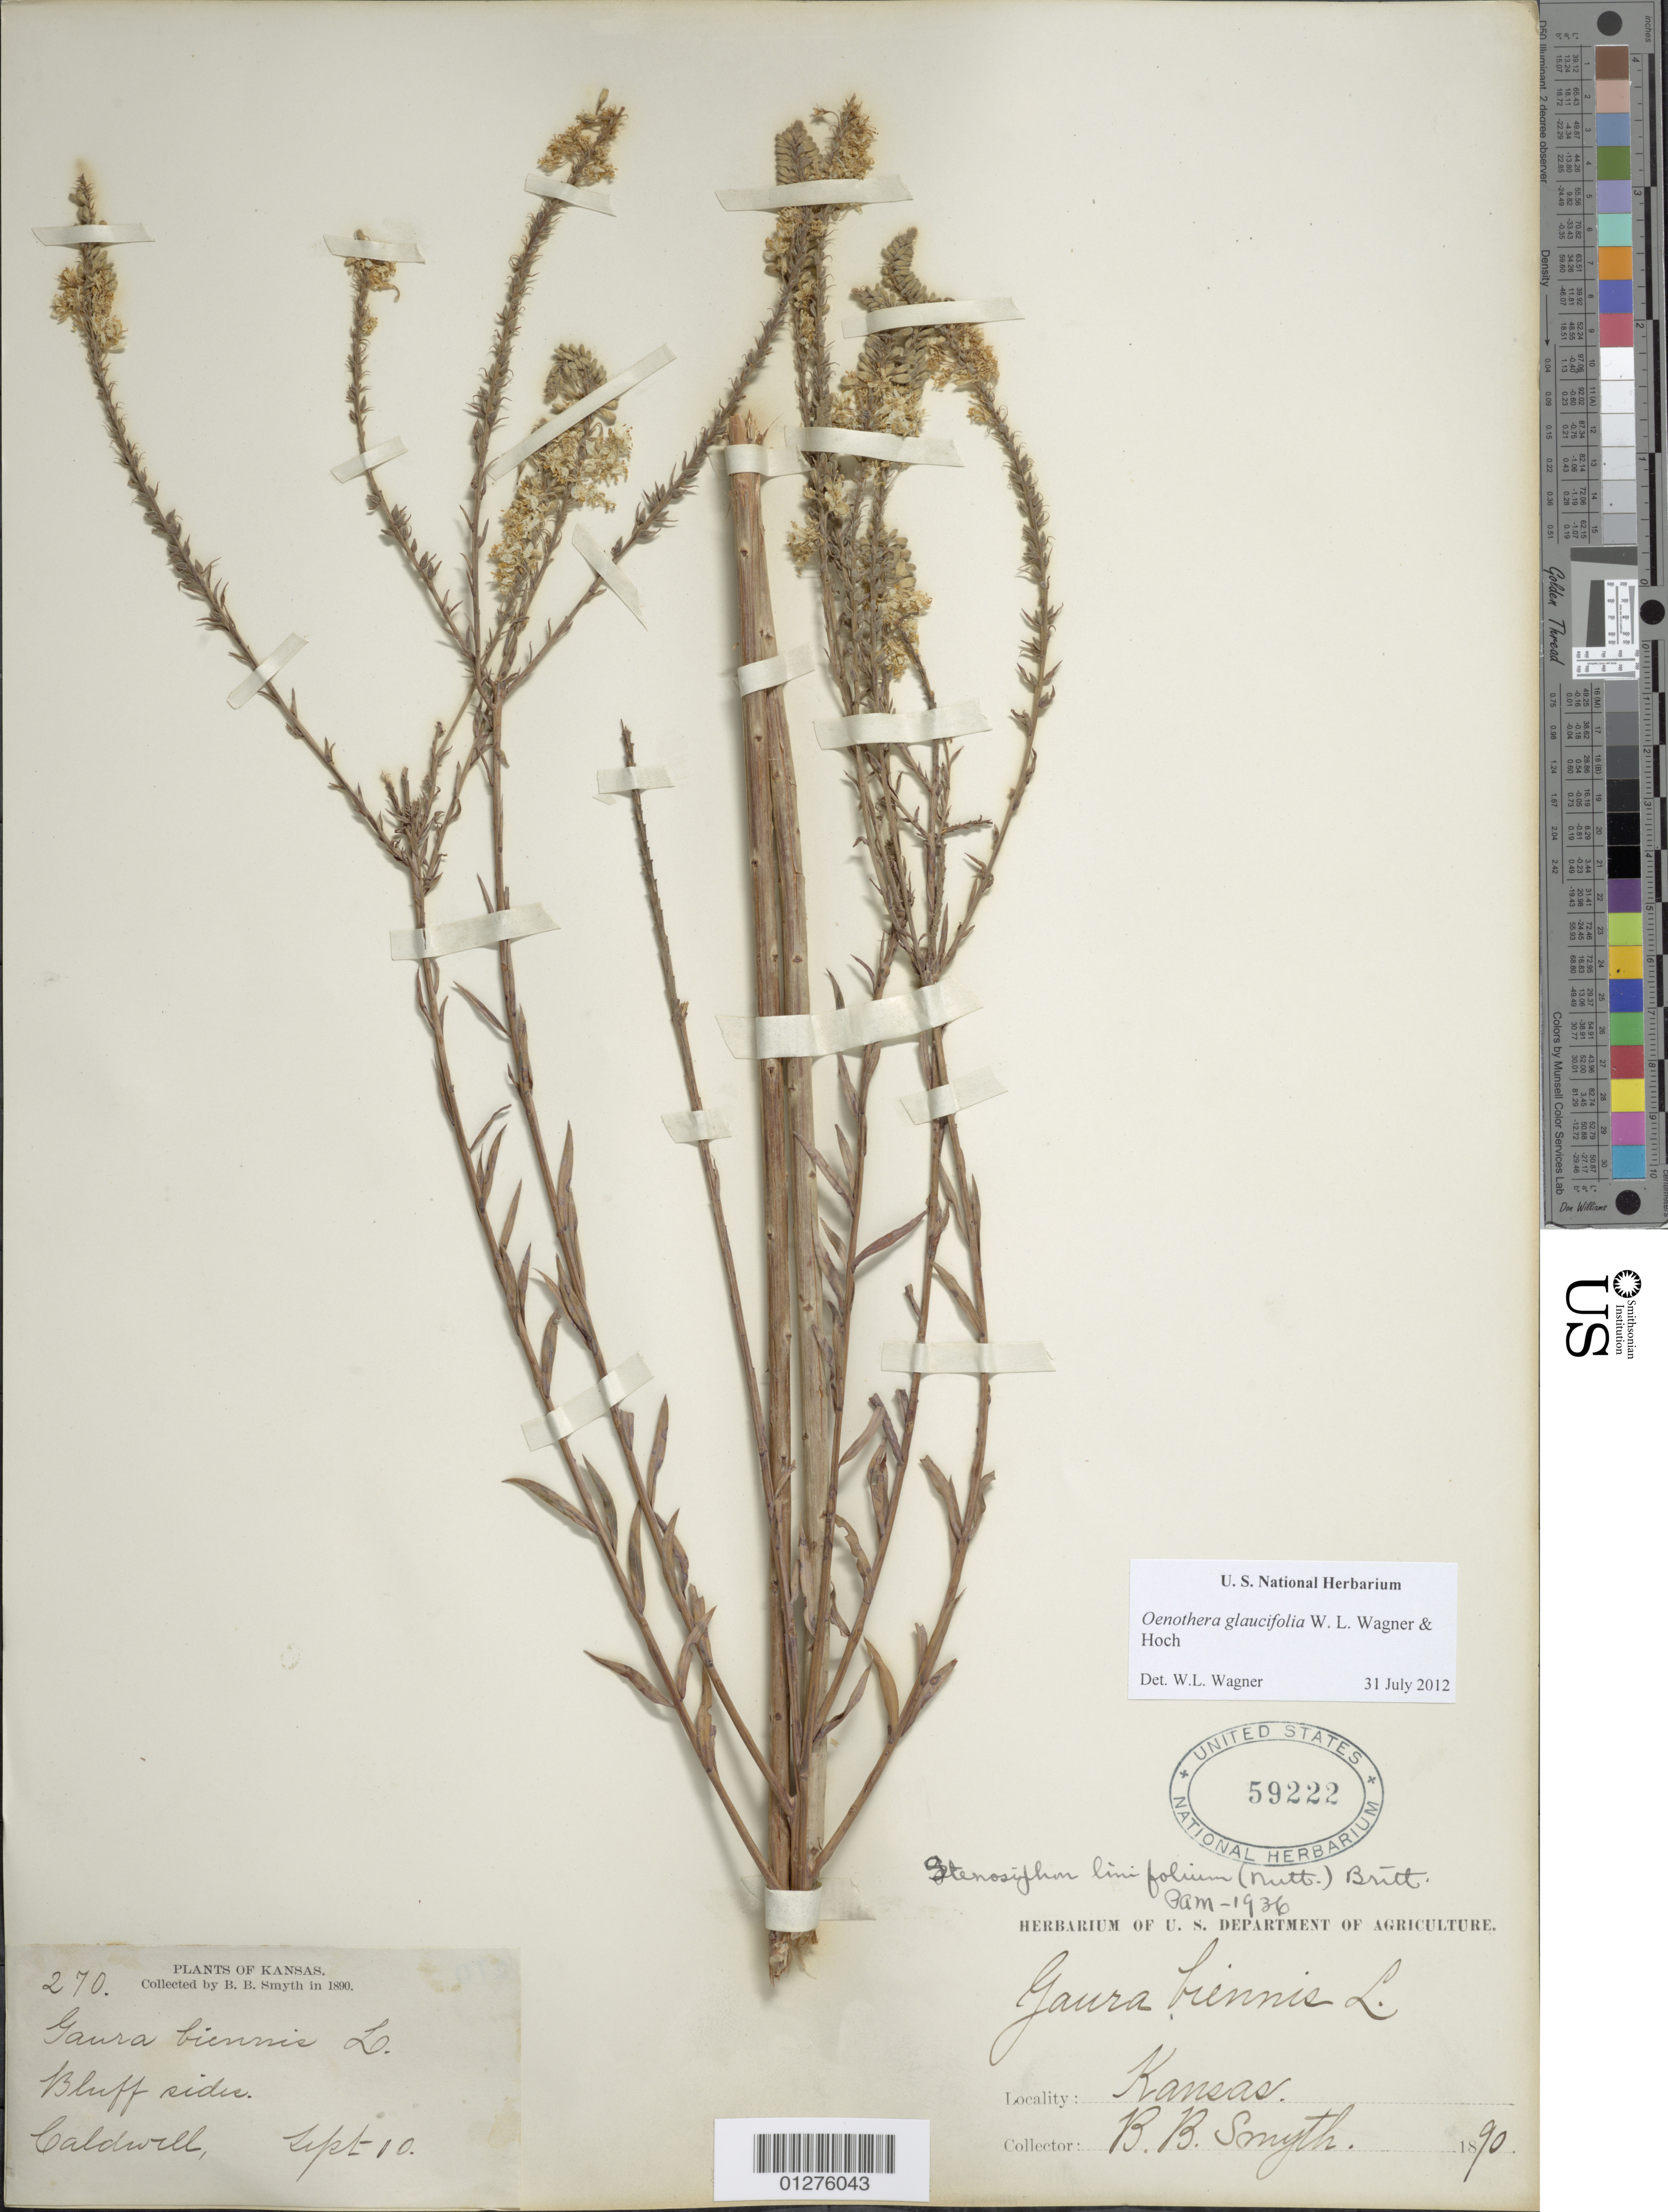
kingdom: Plantae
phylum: Tracheophyta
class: Magnoliopsida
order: Myrtales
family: Onagraceae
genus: Oenothera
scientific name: Oenothera glaucifolia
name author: W.L. Wagner & Hoch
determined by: Wagner, W. L., (BOT), Smithsonian Institution - National Museum of Natural History (UNITED STATES)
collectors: B. Smyth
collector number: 270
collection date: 1890-09-10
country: United States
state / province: Kansas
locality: Caldwell.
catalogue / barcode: US 59222